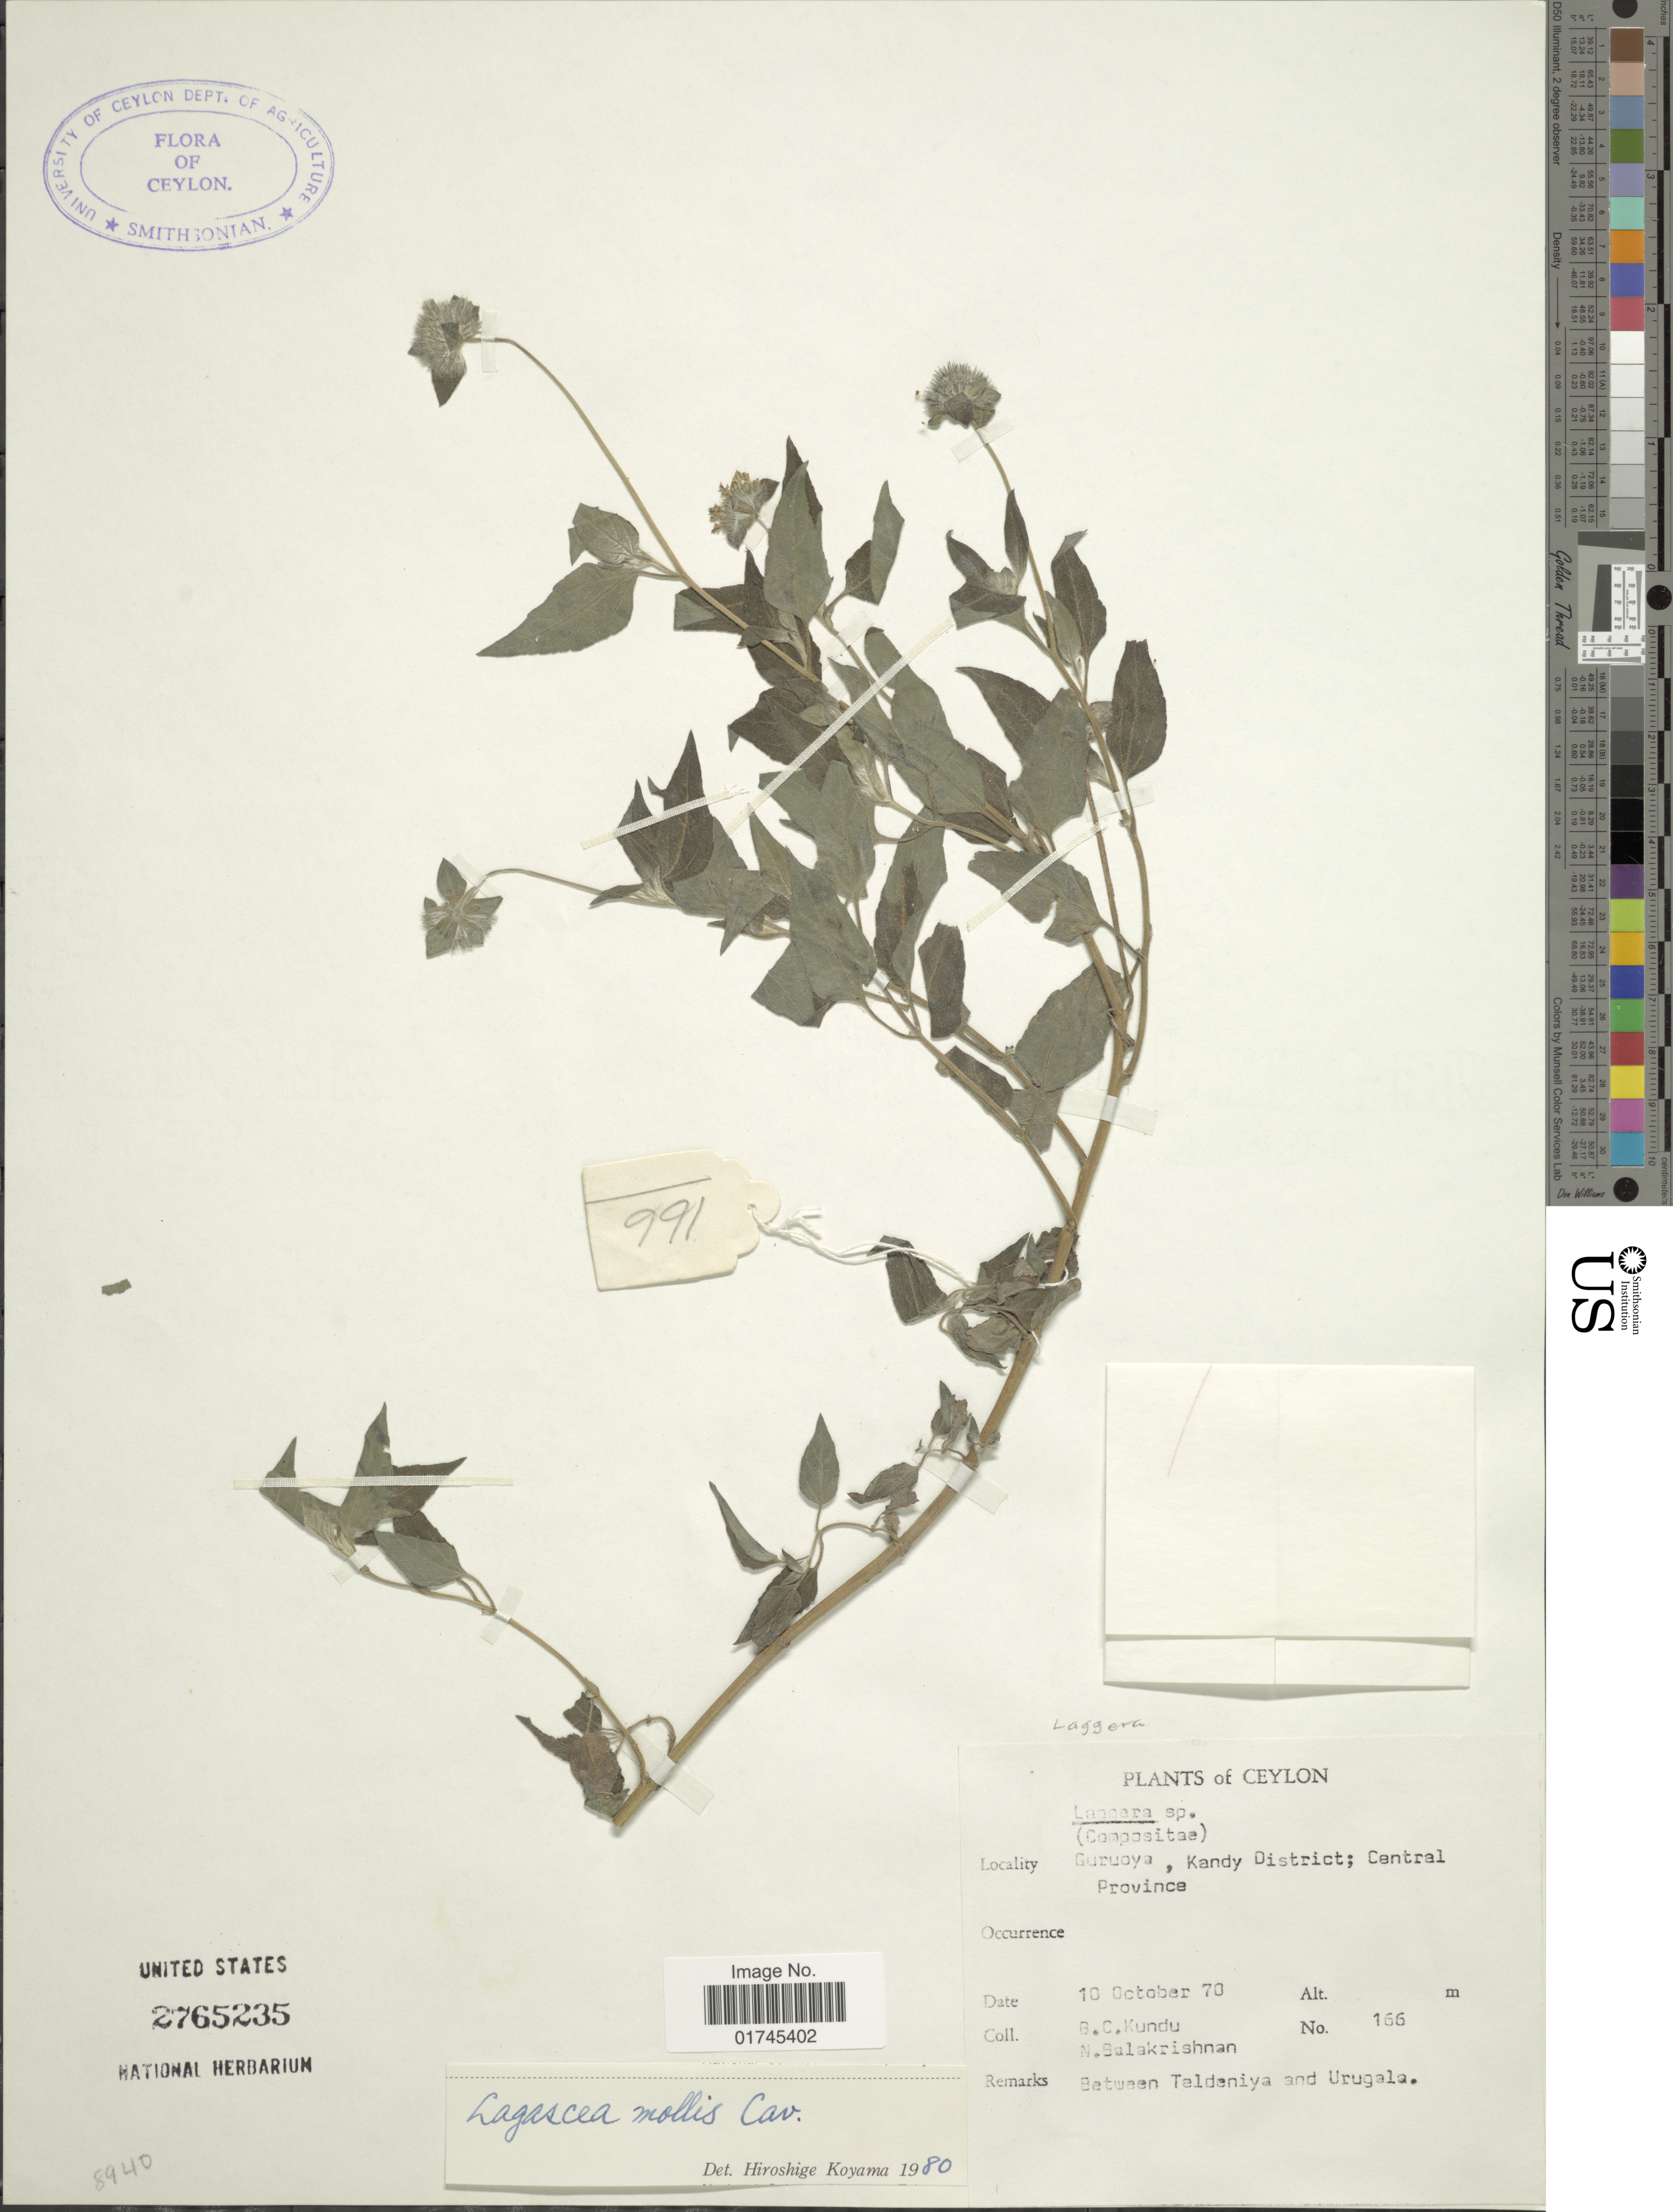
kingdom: Plantae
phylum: Tracheophyta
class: Magnoliopsida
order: Asterales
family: Asteraceae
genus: Lagascea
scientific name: Lagascea mollis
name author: Cav.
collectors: B. C. Kundu & N. Salakrishnan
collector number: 166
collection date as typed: Transcribed d/m/y: 10/10/70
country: Sri Lanka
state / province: Central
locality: Ceylon, Guruoya, Kandy District.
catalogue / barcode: US 2765235